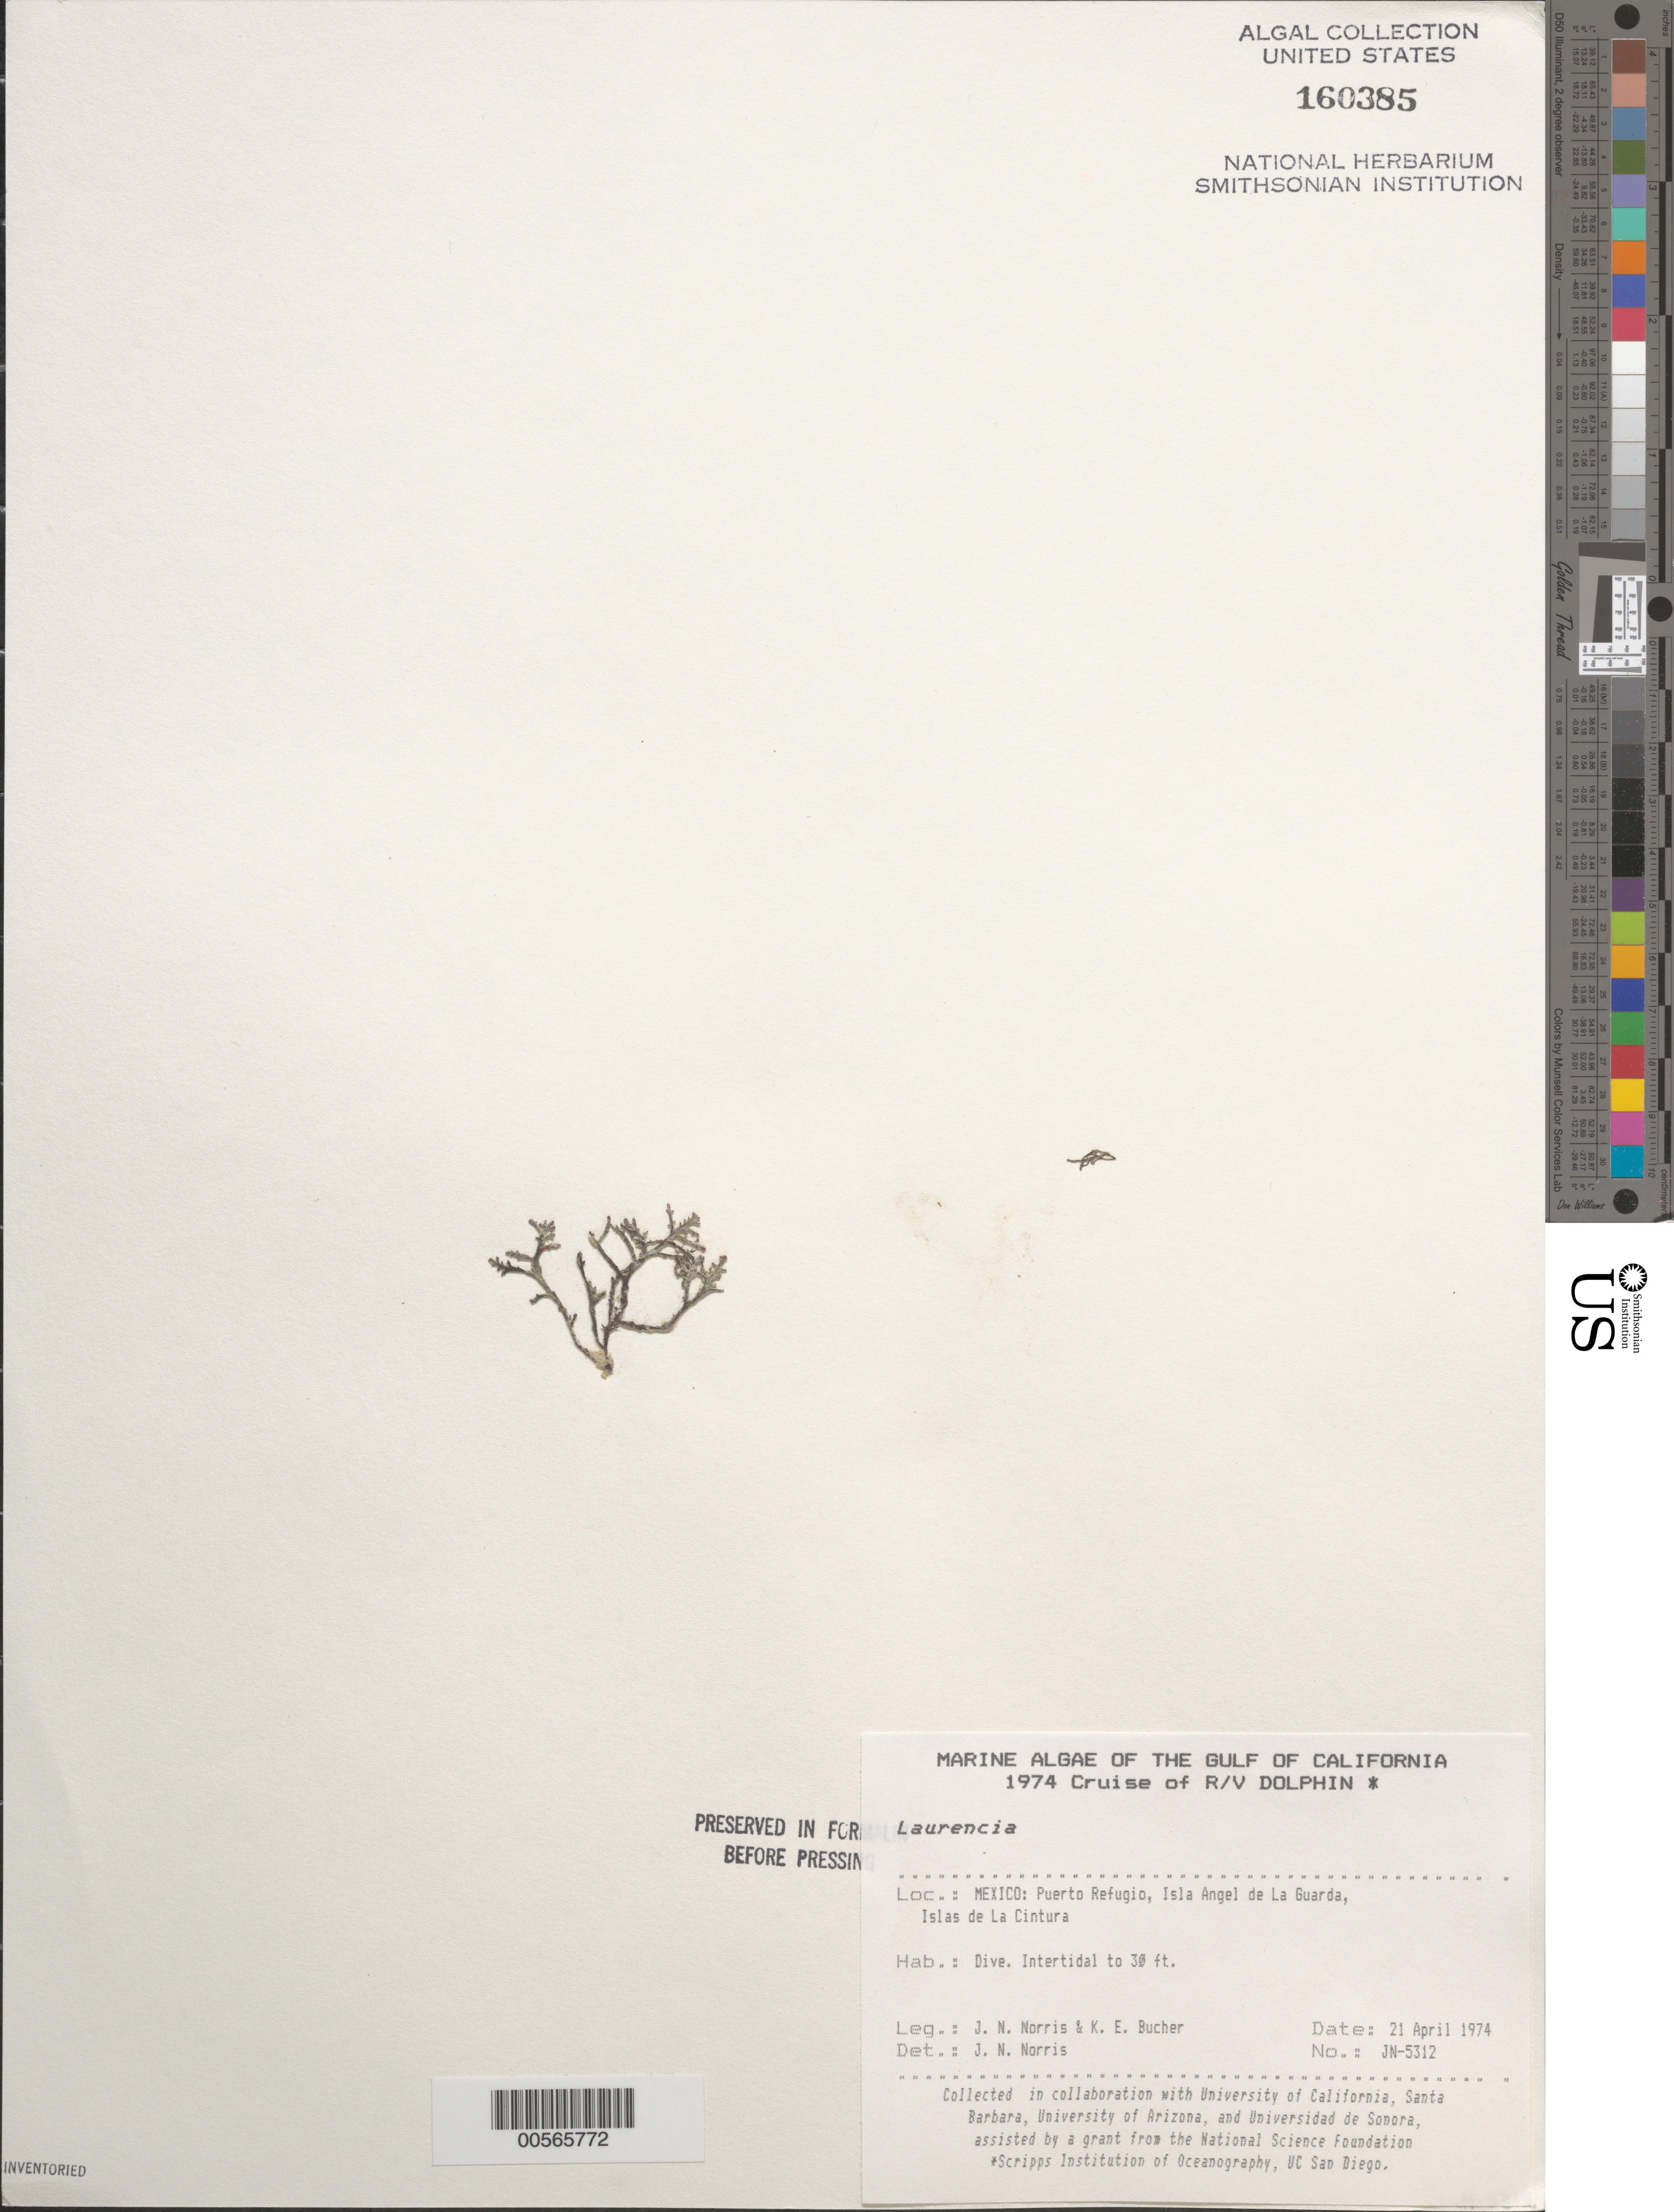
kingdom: Plantae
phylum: Rhodophyta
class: Florideophyceae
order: Ceramiales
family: Rhodomelaceae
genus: Laurencia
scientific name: Laurencia sp.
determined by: Norris, James N.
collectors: J. N. Norris & K. E. Bucher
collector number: JN-5312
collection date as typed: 21 Apr 1974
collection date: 1974-04-21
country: Mexico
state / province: Baja California Norte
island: Isla Angel de la Guarda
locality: Puerto Refugio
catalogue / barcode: US 160385